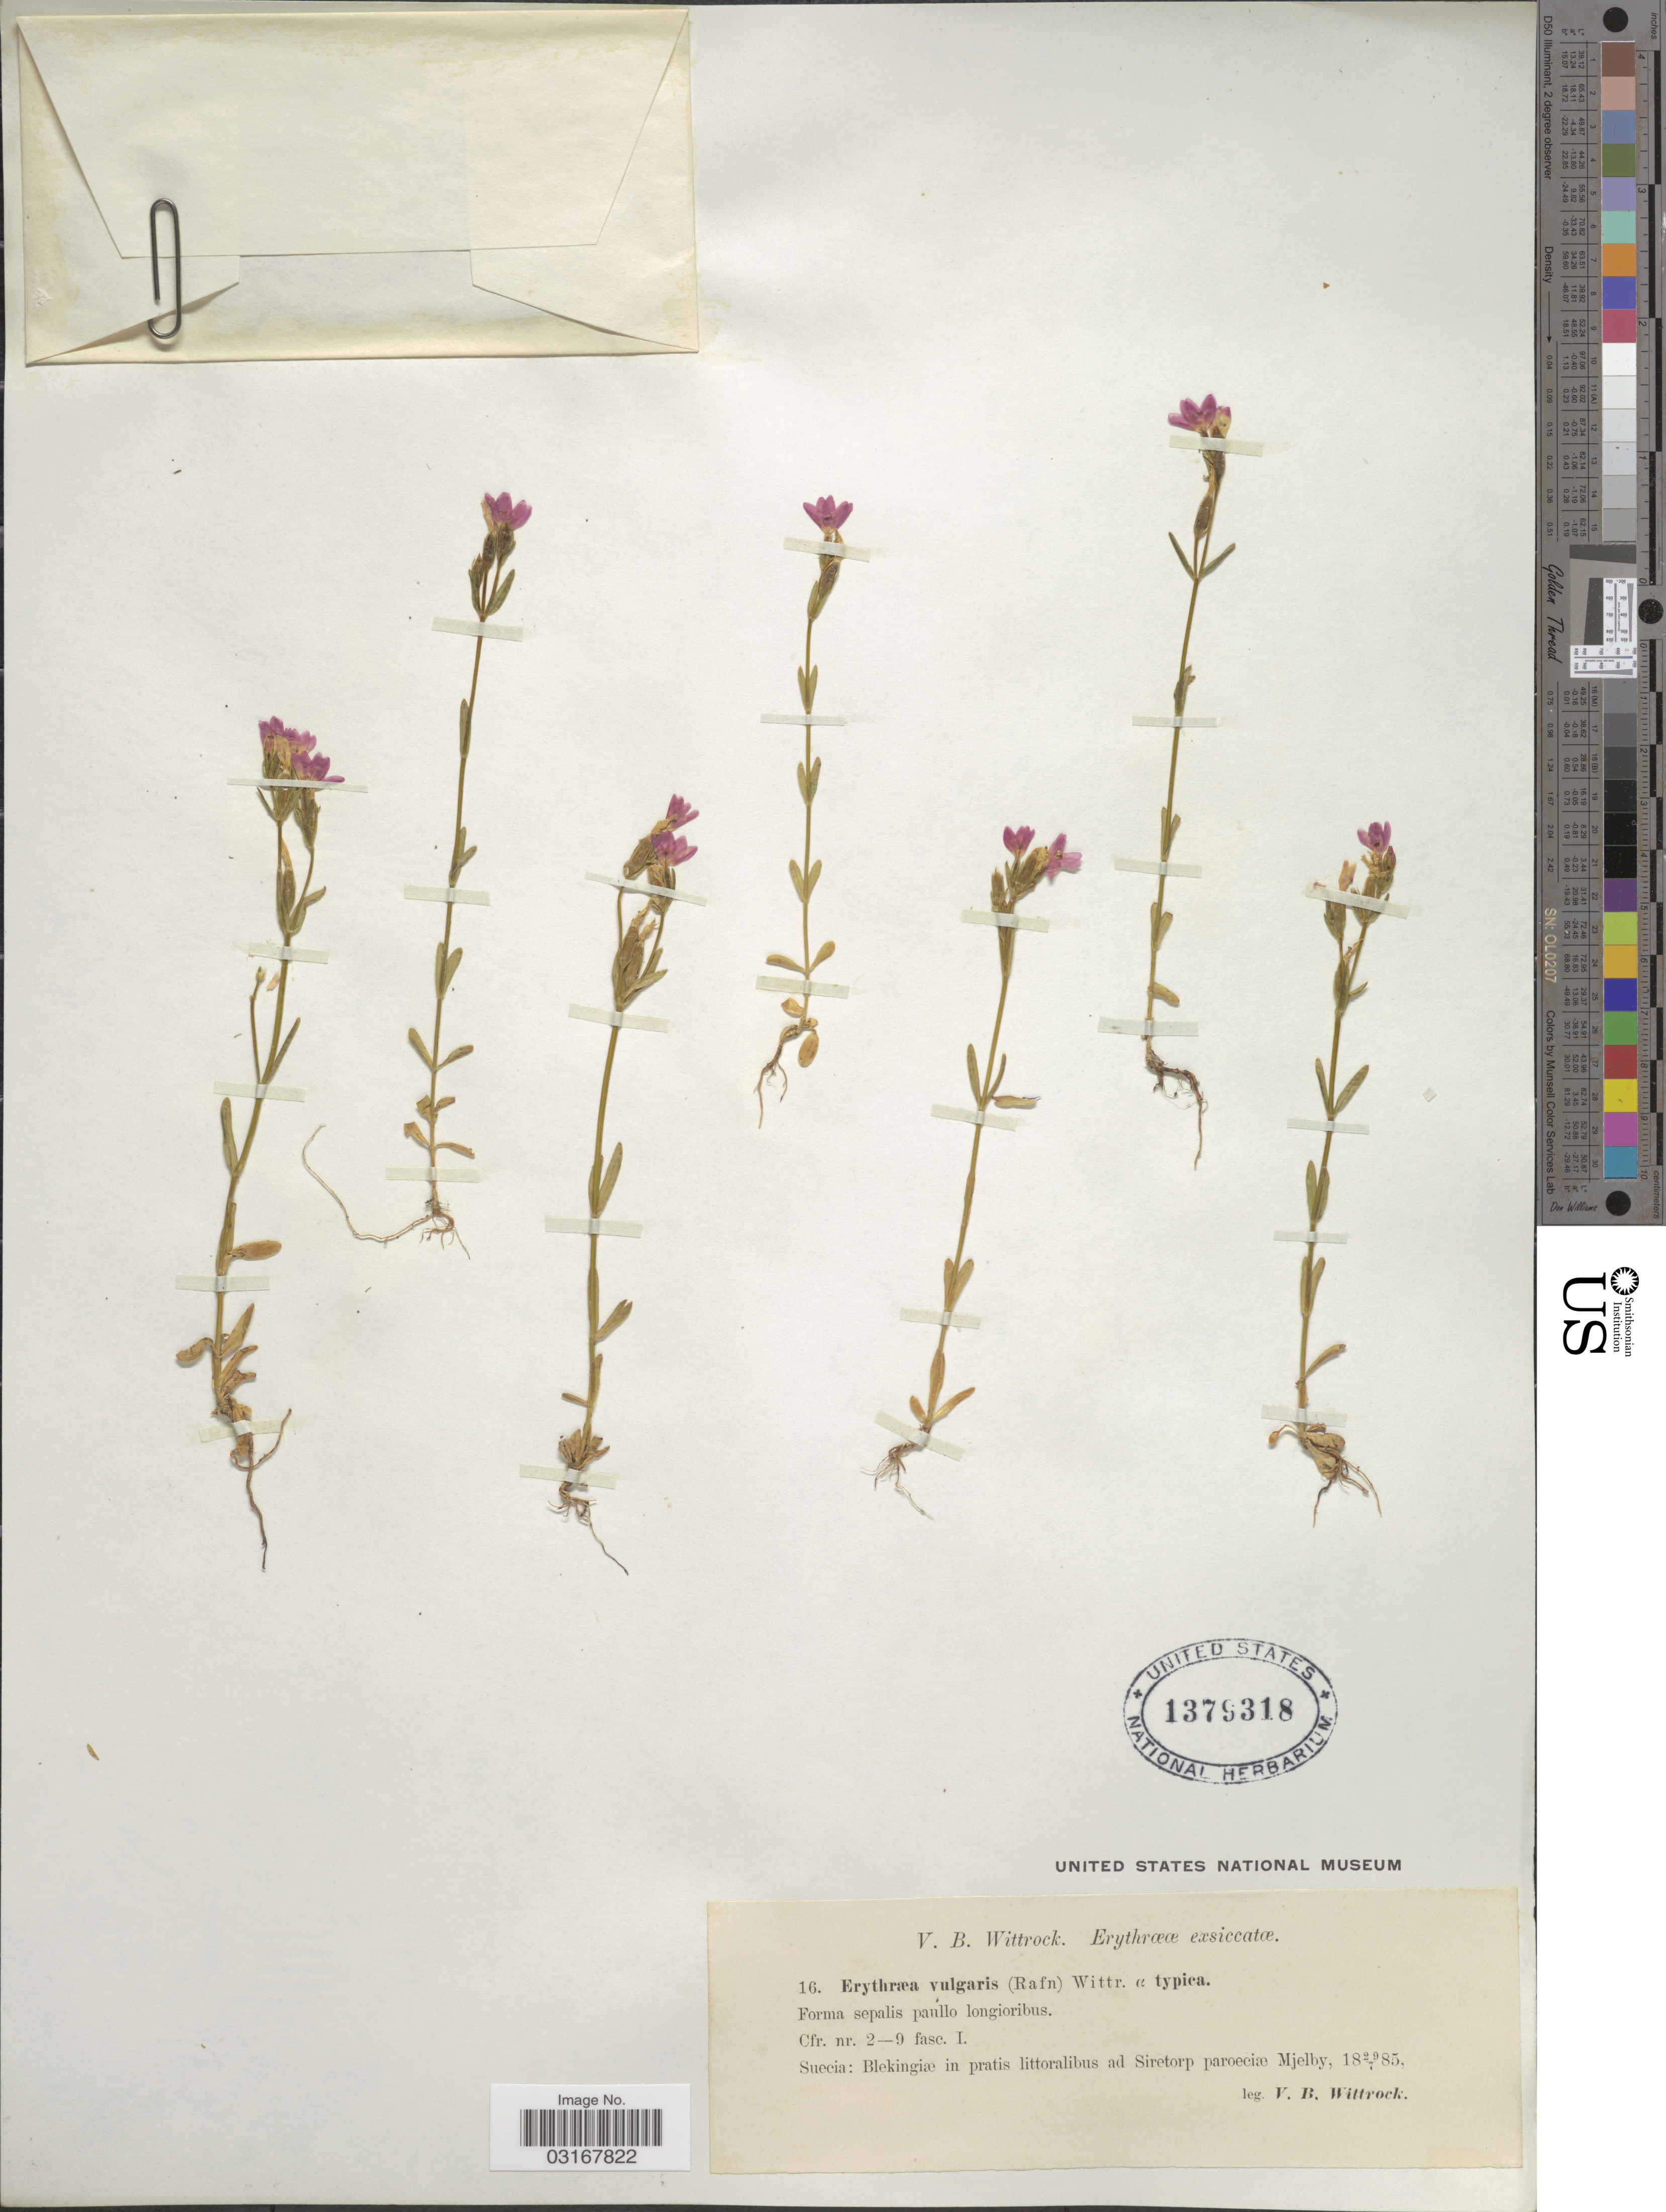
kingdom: Plantae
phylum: Tracheophyta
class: Magnoliopsida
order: Gentianales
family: Gentianaceae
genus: Centaurium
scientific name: Centaurium vulgaris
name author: Godr.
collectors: V. Wittrock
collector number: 16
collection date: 1885-07-29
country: Sweden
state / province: Blekinge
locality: Suecia: Blekingiæ in pratis littoralibus ad Siretop paroeciæ Mjelby.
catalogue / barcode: US 1379318